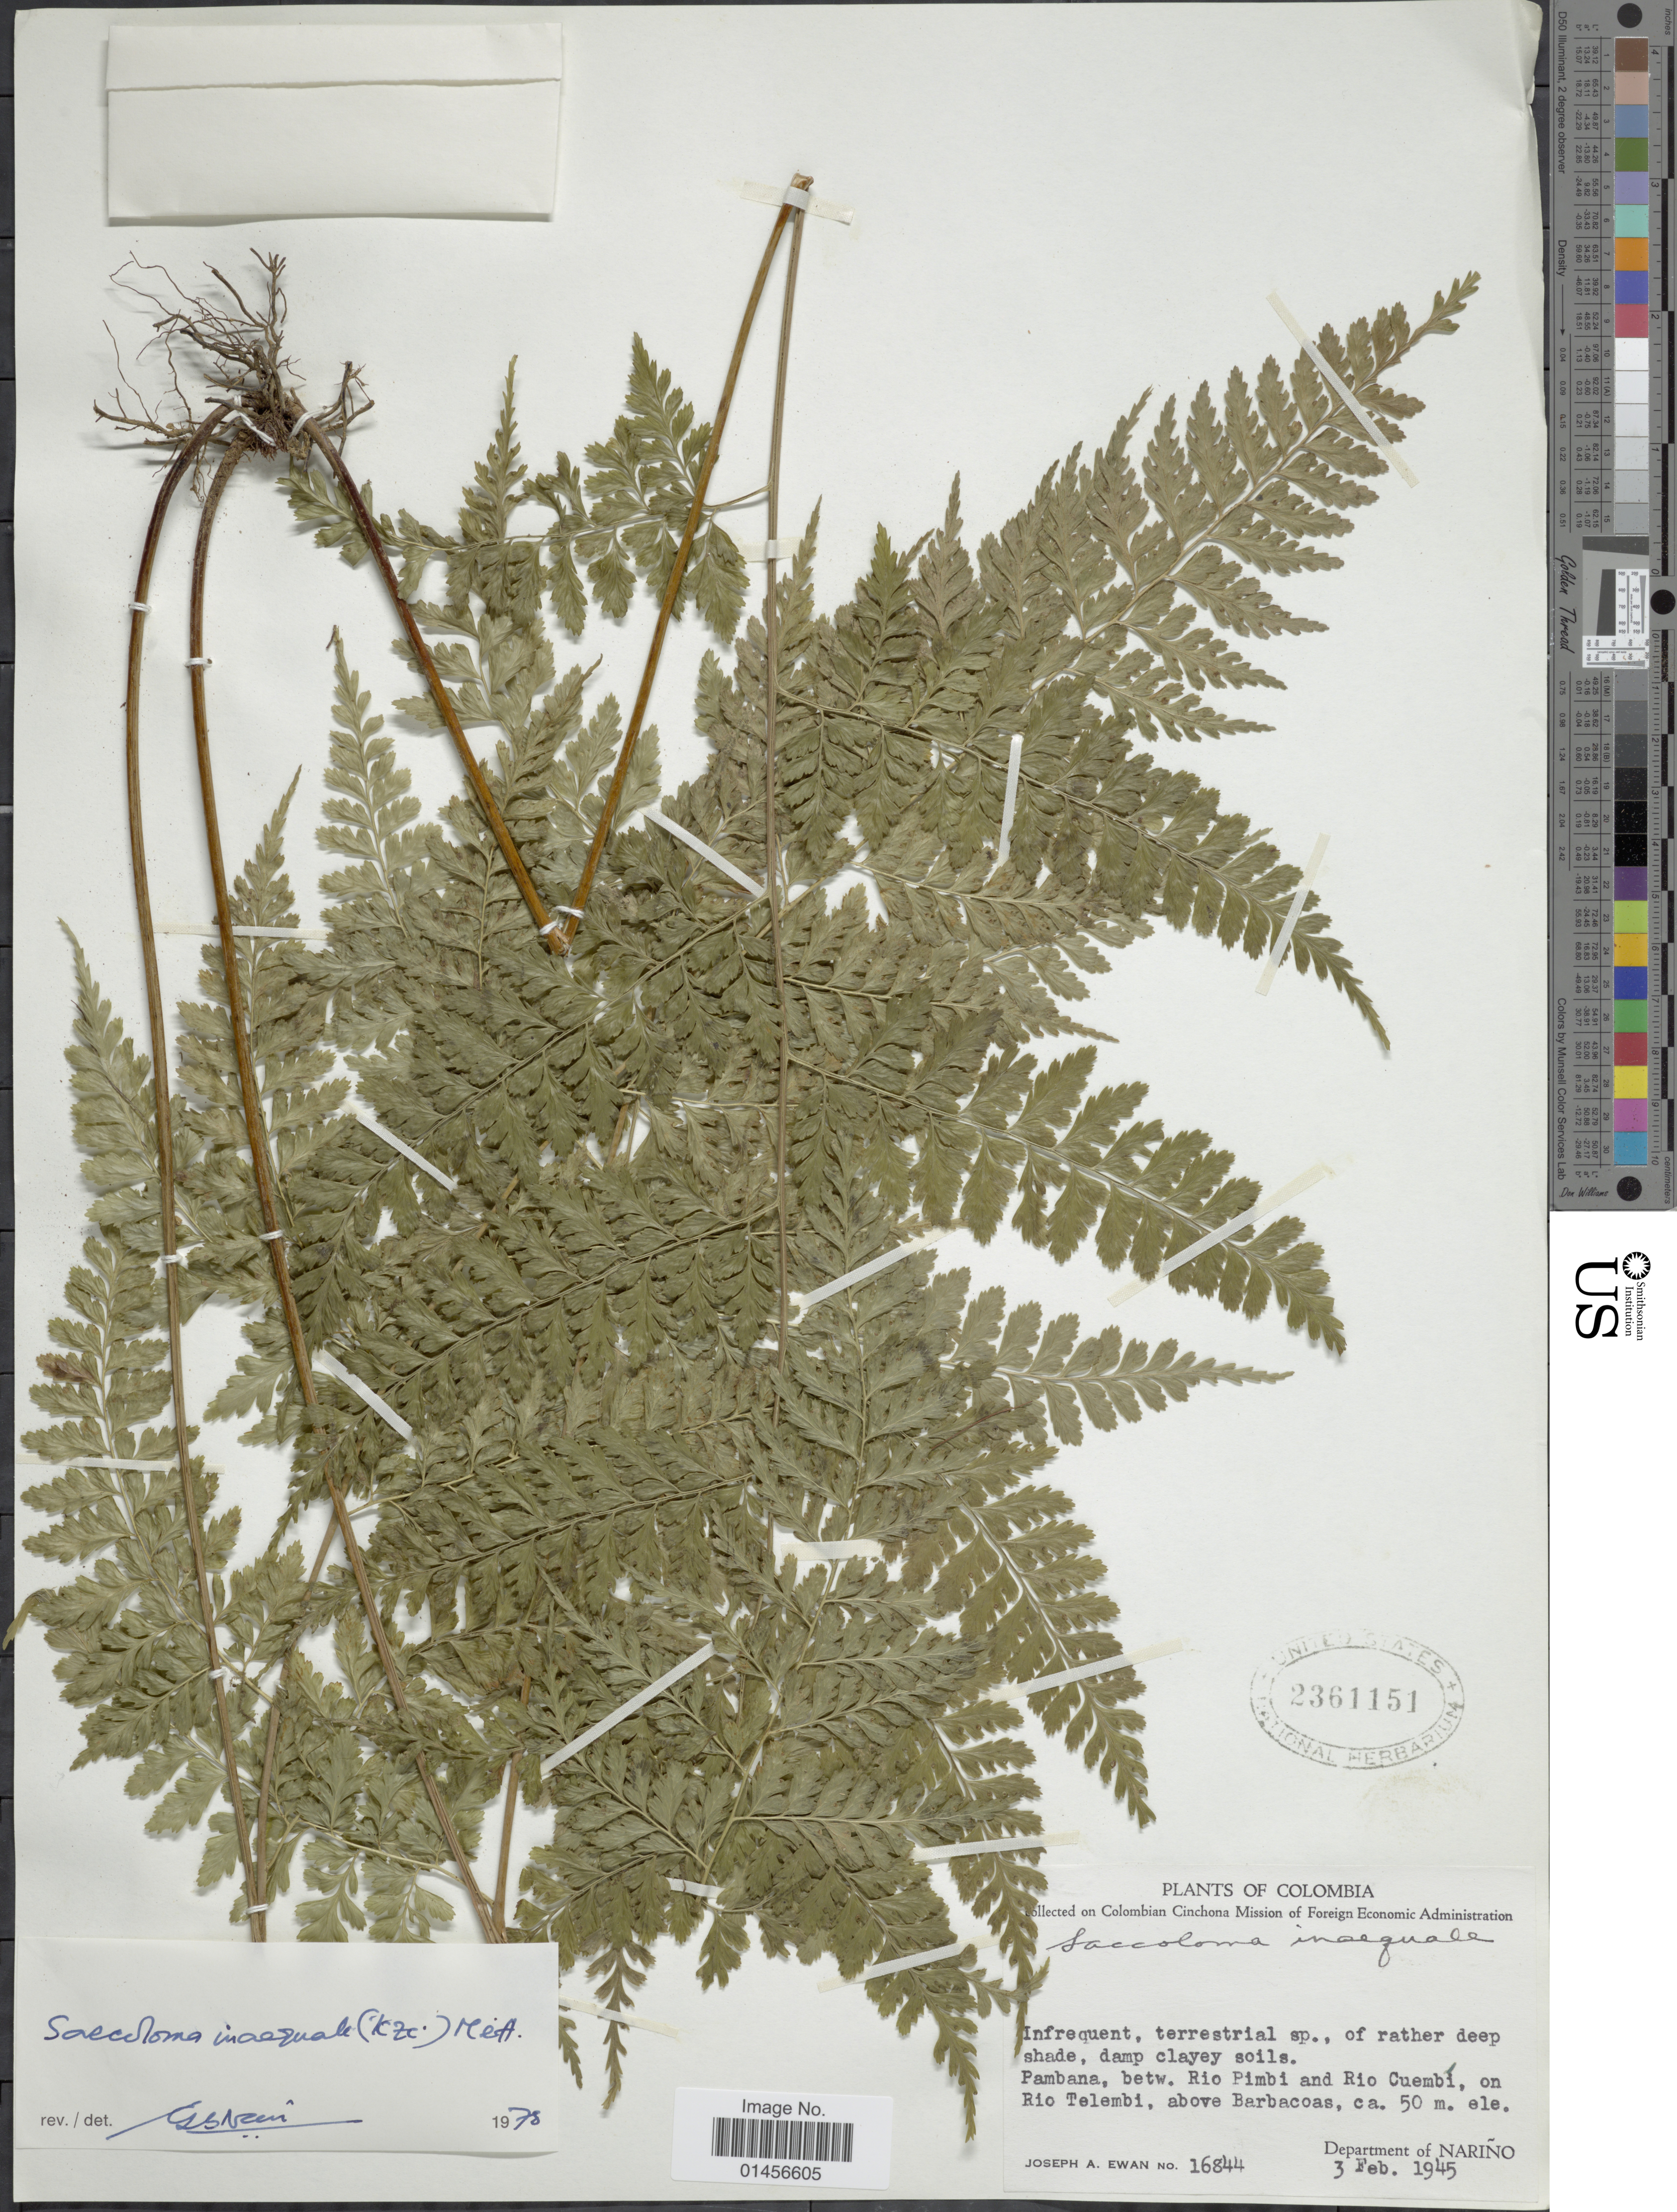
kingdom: Plantae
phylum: Tracheophyta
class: Polypodiopsida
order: Polypodiales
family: Saccolomataceae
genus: Saccoloma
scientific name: Saccoloma inaequale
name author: (Kunze) Mett.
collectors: J. A. Ewan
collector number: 16844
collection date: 1945-02-03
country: Colombia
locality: Pambana, betw. Rio Pimbi and Rio Cuembí, on Rio Telmbi, above Barbacoas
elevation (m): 50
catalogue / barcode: US 2361151